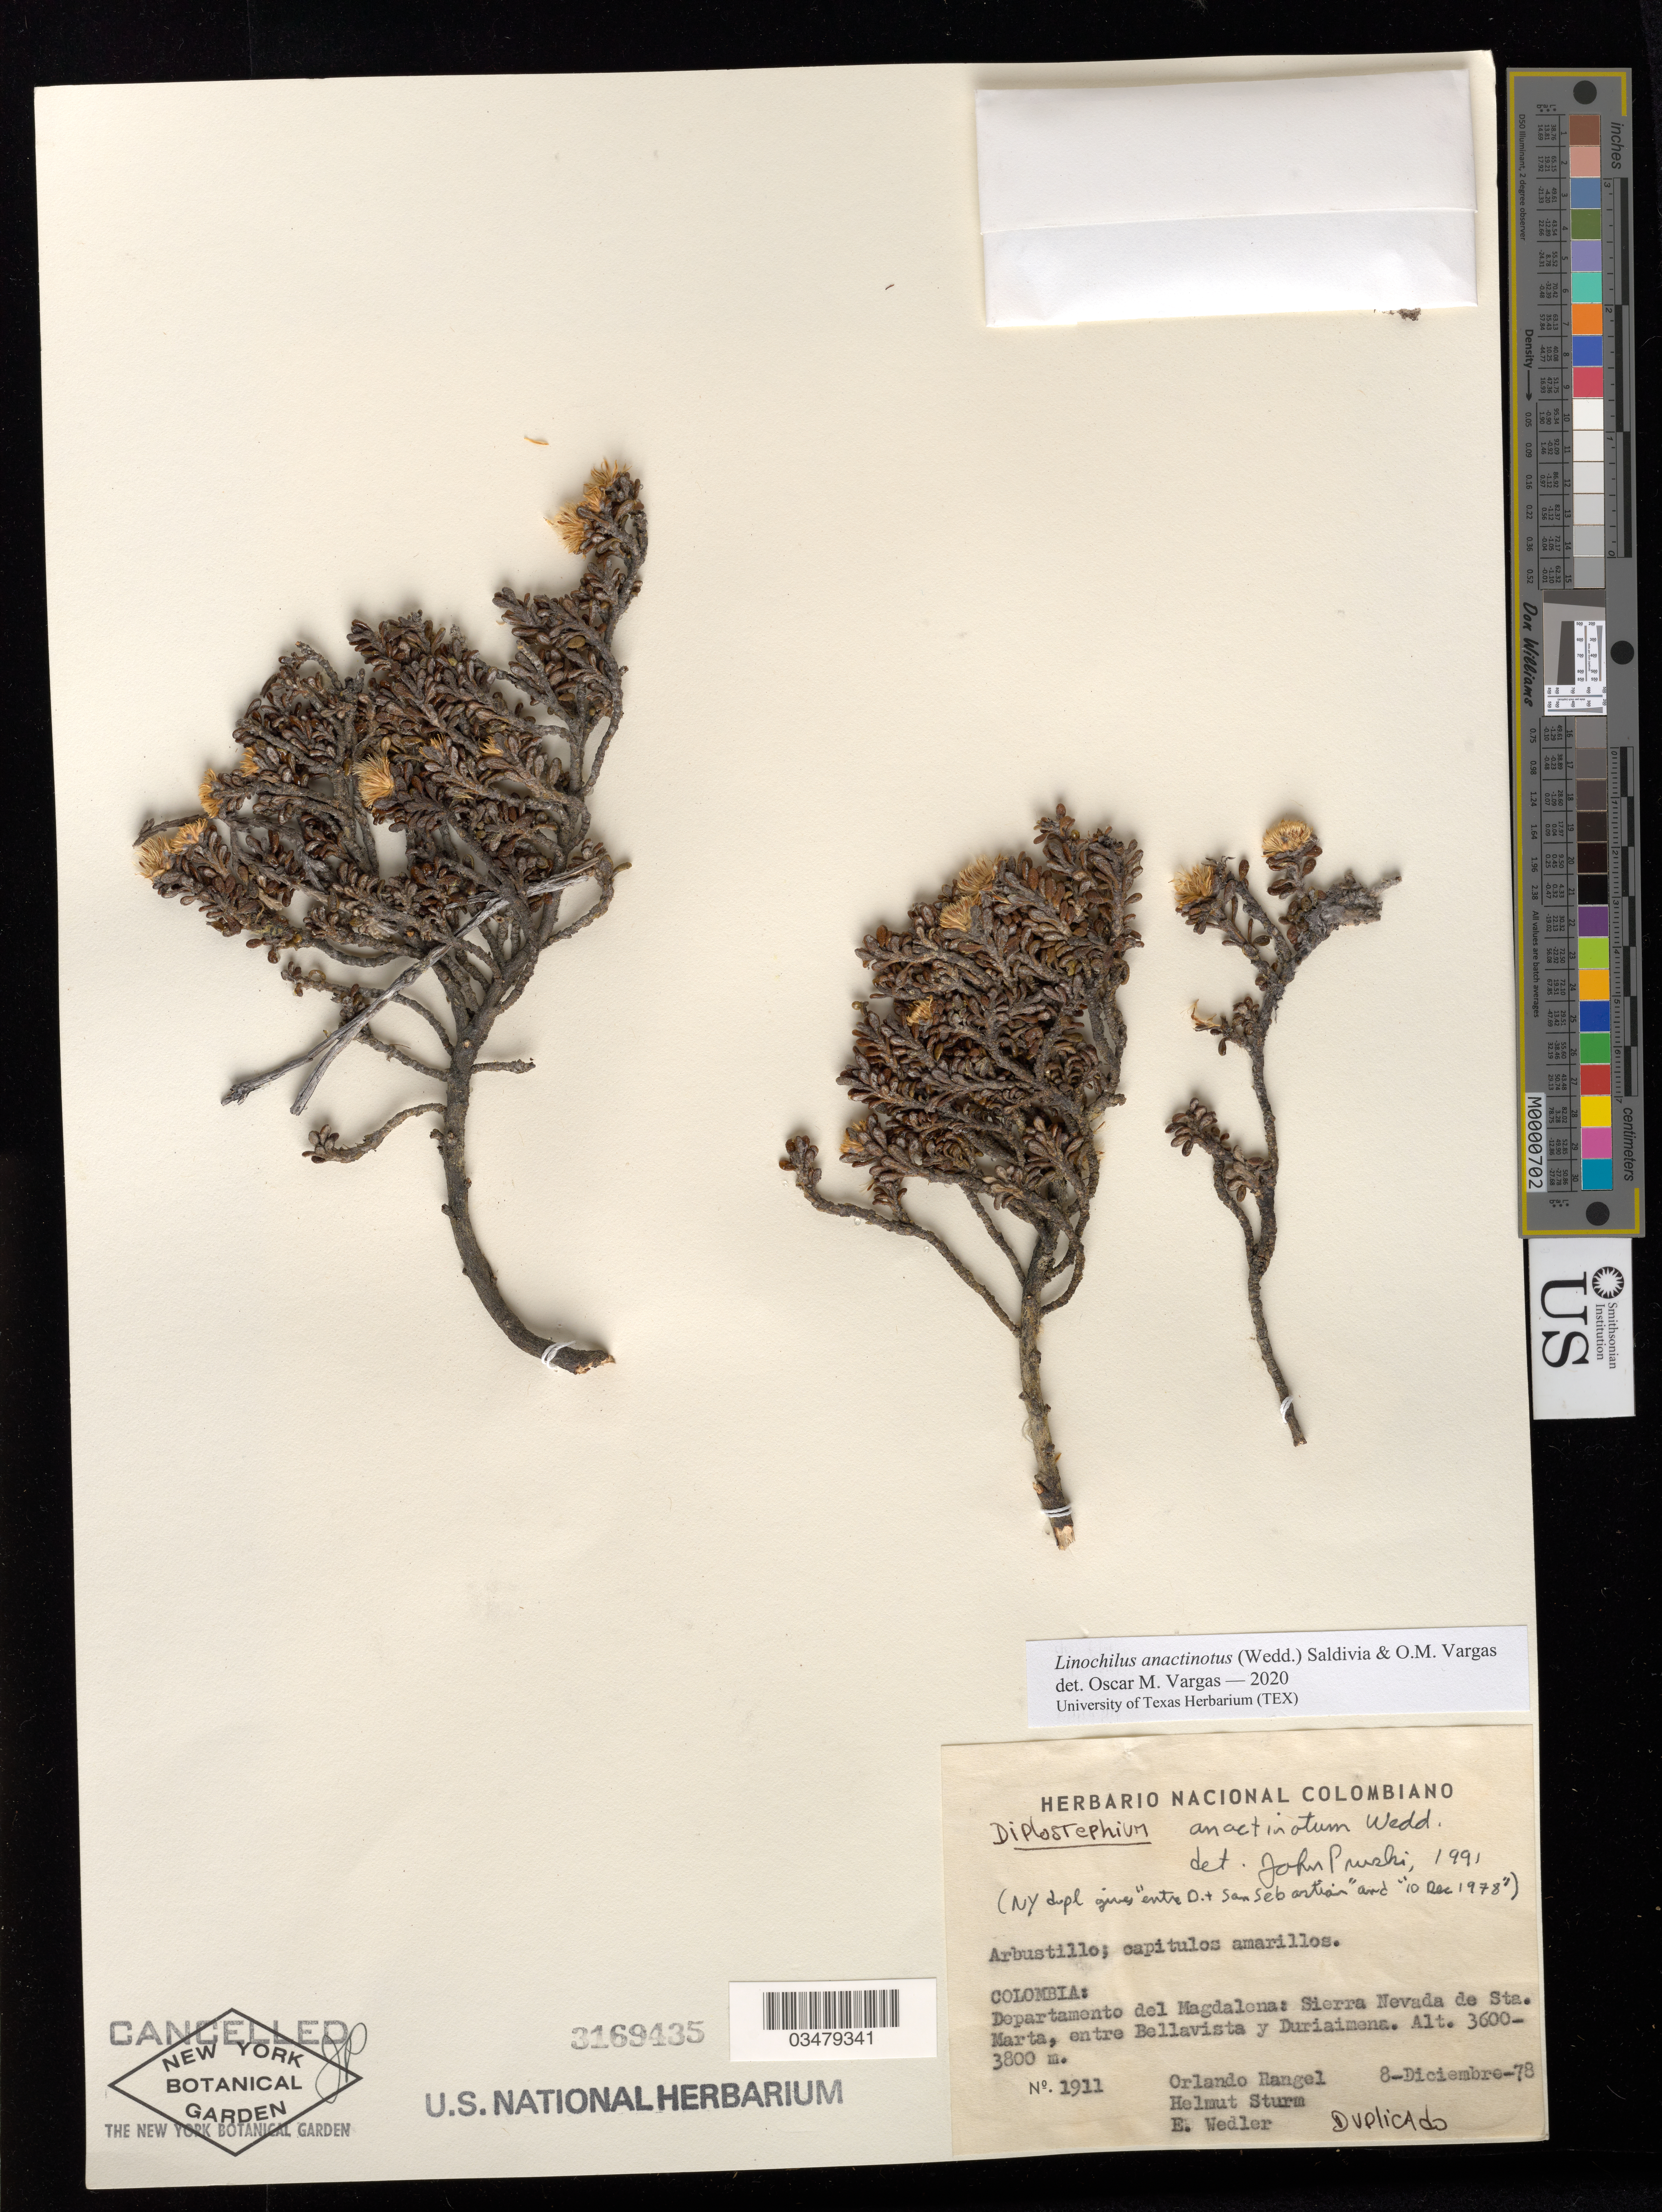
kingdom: Plantae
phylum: Tracheophyta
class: Magnoliopsida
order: Asterales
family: Asteraceae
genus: Linochilus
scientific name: Linochilus anactinotus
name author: (Wedd.) Saldivia & O.M. Vargas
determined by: Vargas, Oscar M.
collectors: O. Rangel, H. Sturm & E. Wedler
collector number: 1911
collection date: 1978-12-08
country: Colombia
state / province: Magdalena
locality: Sierra Nevada de Sta. Marta, entre Bellavista y Duriaimena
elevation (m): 3600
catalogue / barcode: US 3169435